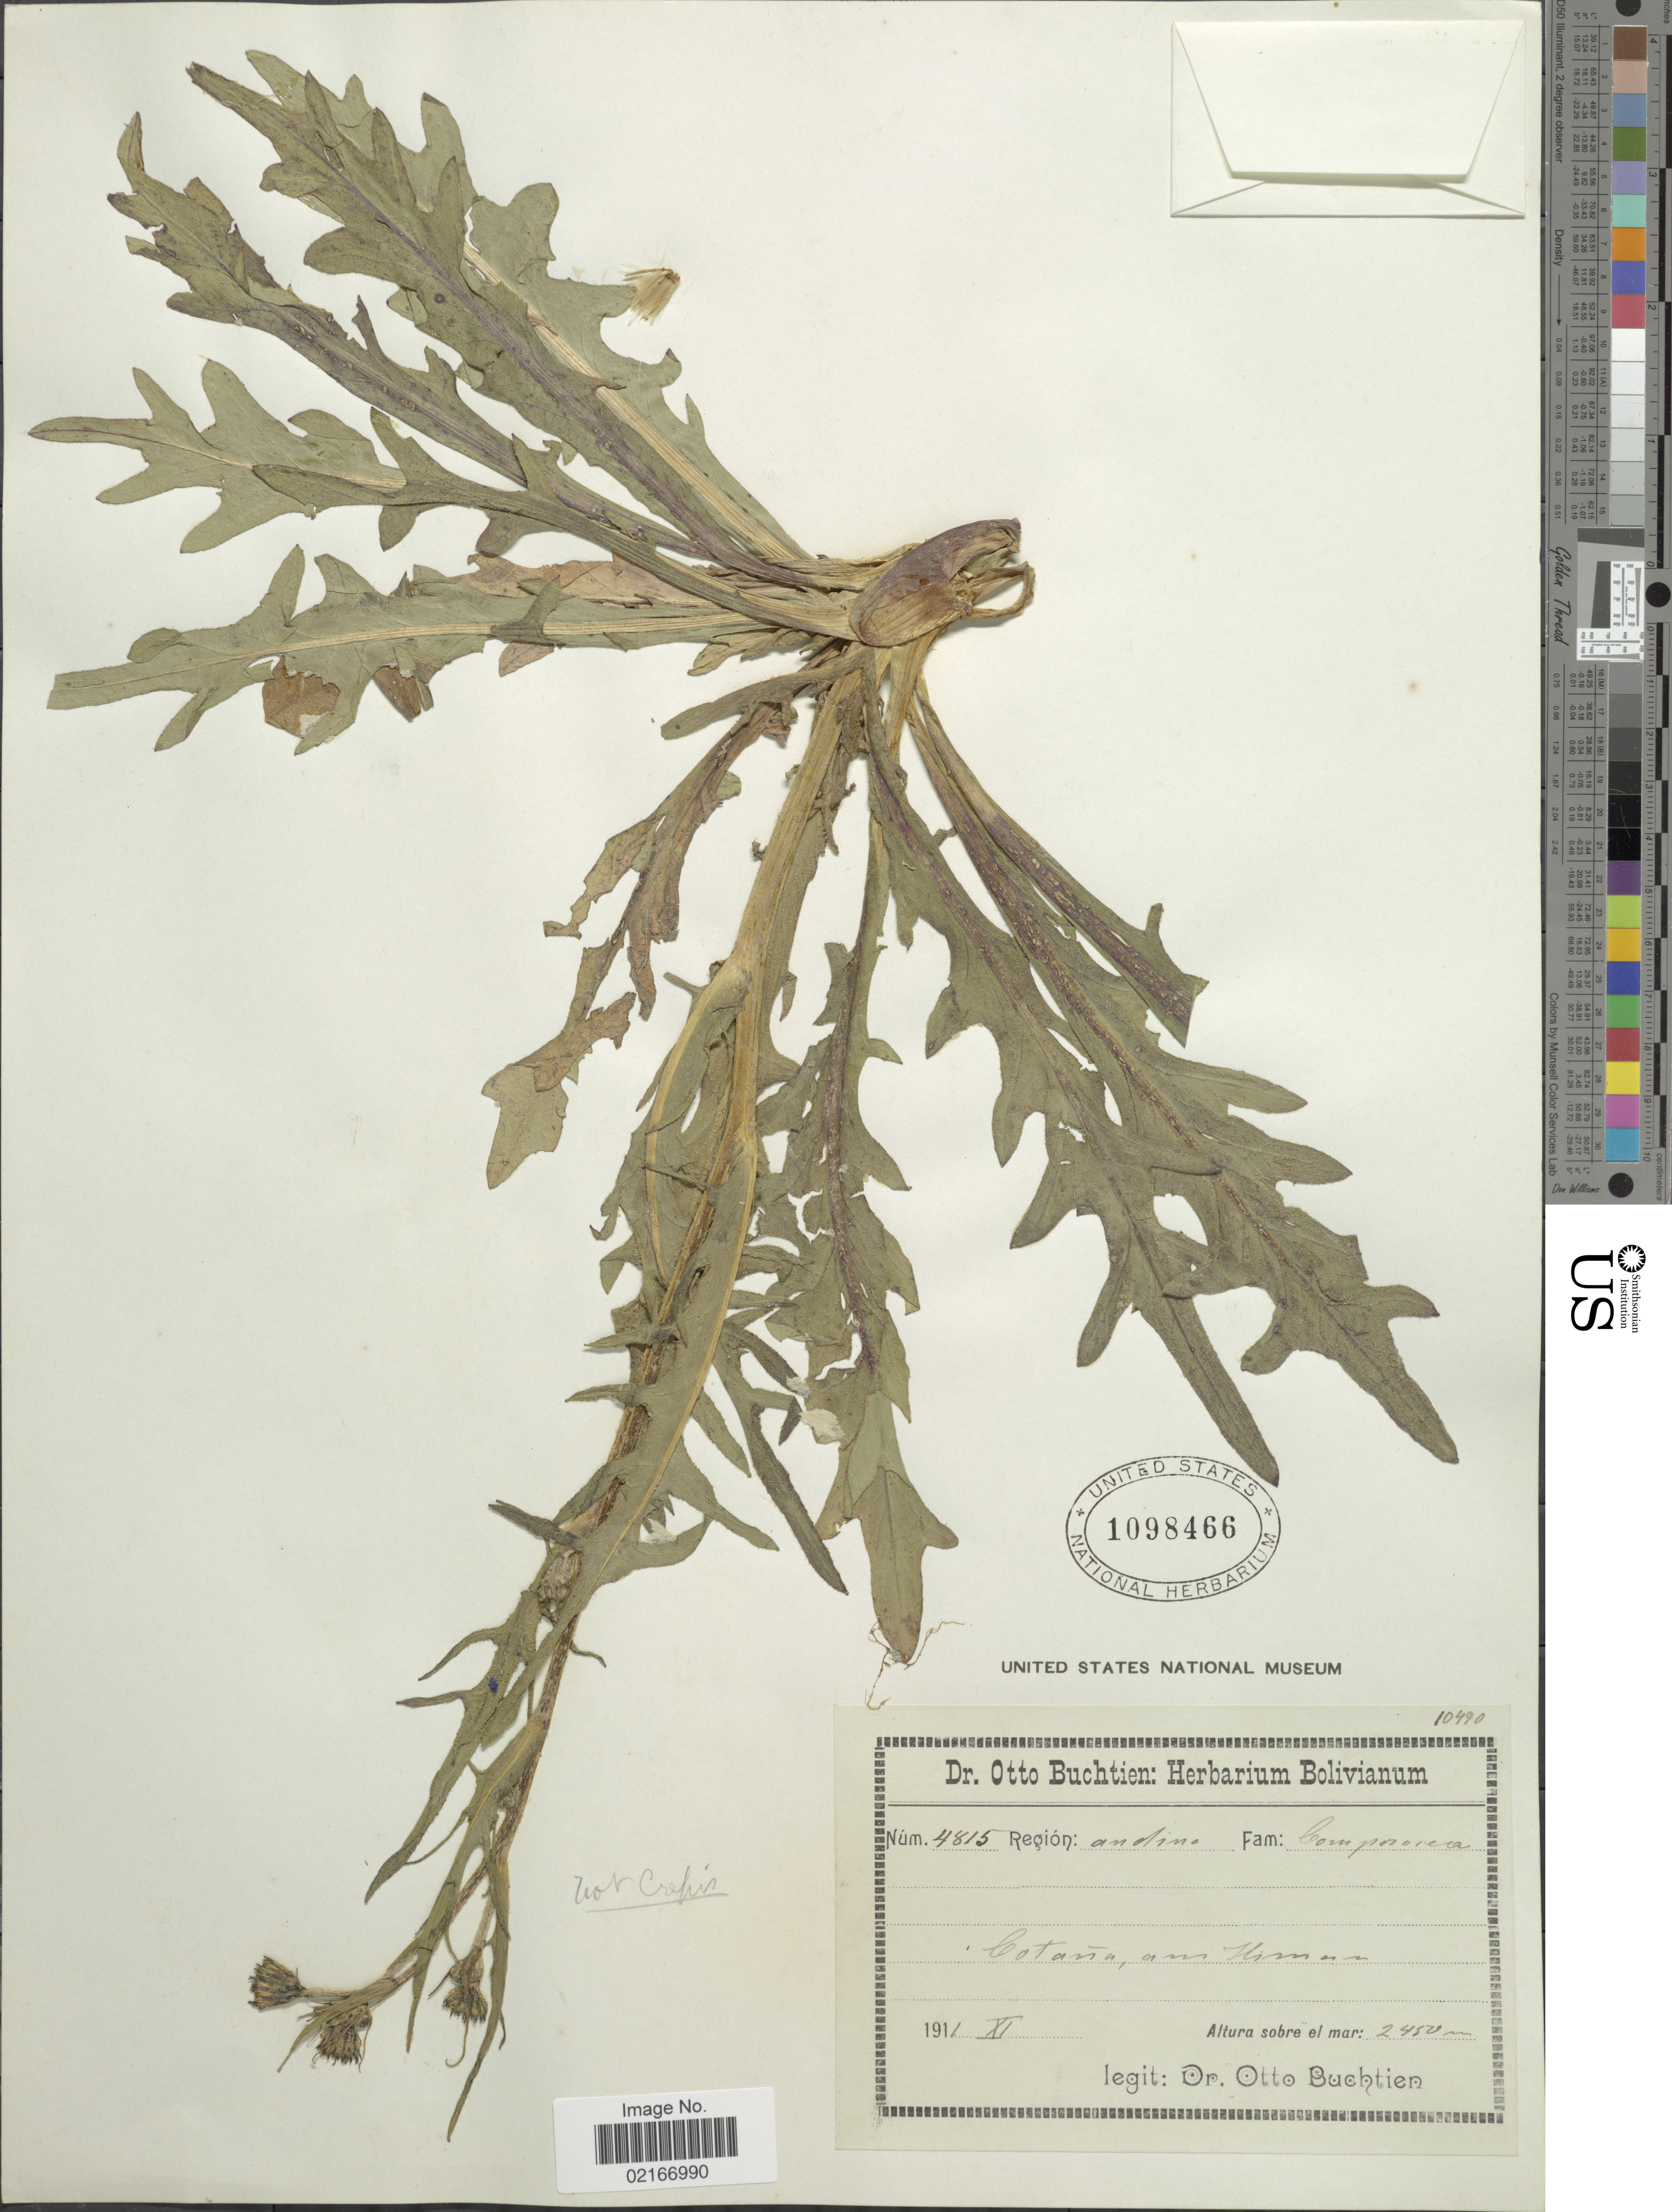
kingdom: Plantae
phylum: Tracheophyta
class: Magnoliopsida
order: Asterales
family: Asteraceae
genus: Hypochaeris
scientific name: Hypochaeris chillensis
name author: (Kunth) Britton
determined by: Mailhos, Ary, (MVFA), Universidad de la Republica (URUGUAY)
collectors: O. Buchtien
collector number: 4815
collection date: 1911-11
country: Bolivia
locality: Cotaña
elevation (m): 2450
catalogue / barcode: US 1098466